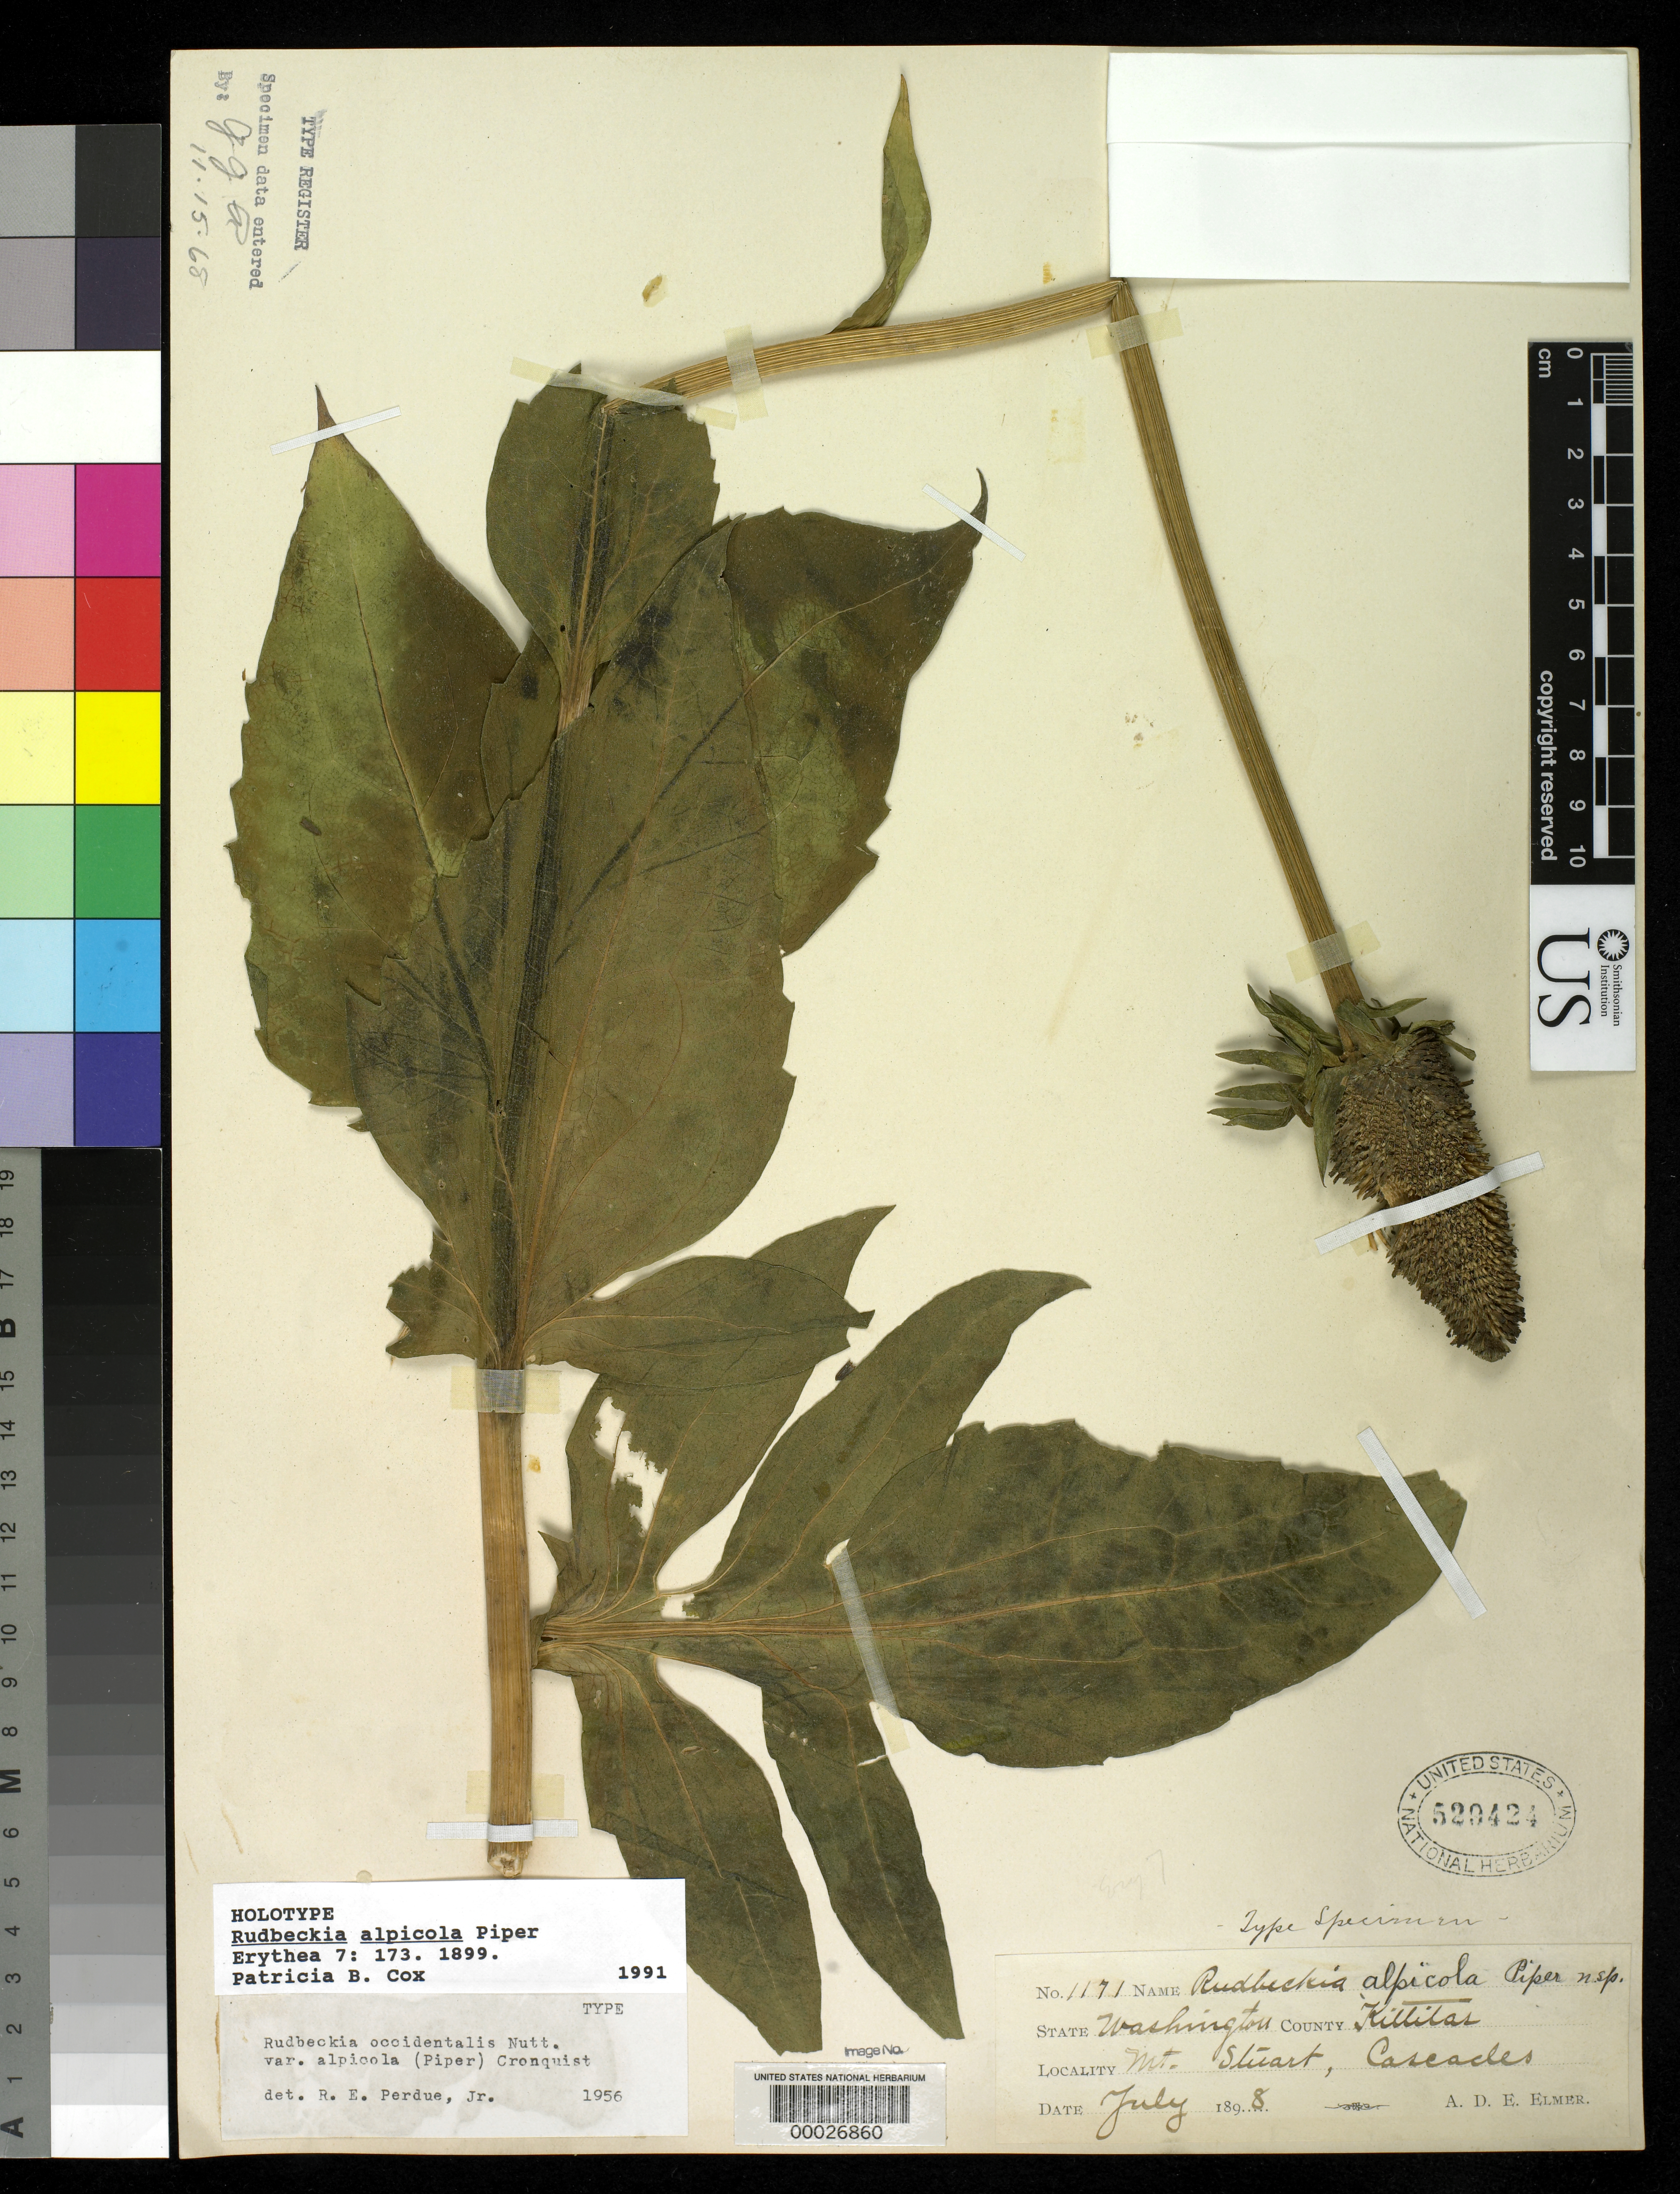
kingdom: Plantae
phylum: Tracheophyta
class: Magnoliopsida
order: Asterales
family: Asteraceae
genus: Rudbeckia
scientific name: Rudbeckia alpicola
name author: Piper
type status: Holotype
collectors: A. D. E. Elmer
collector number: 1171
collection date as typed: Jul 1898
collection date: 1898-07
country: United States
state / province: Washington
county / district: Kittitas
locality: Mt. Stewart, Cascades.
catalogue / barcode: US 529424